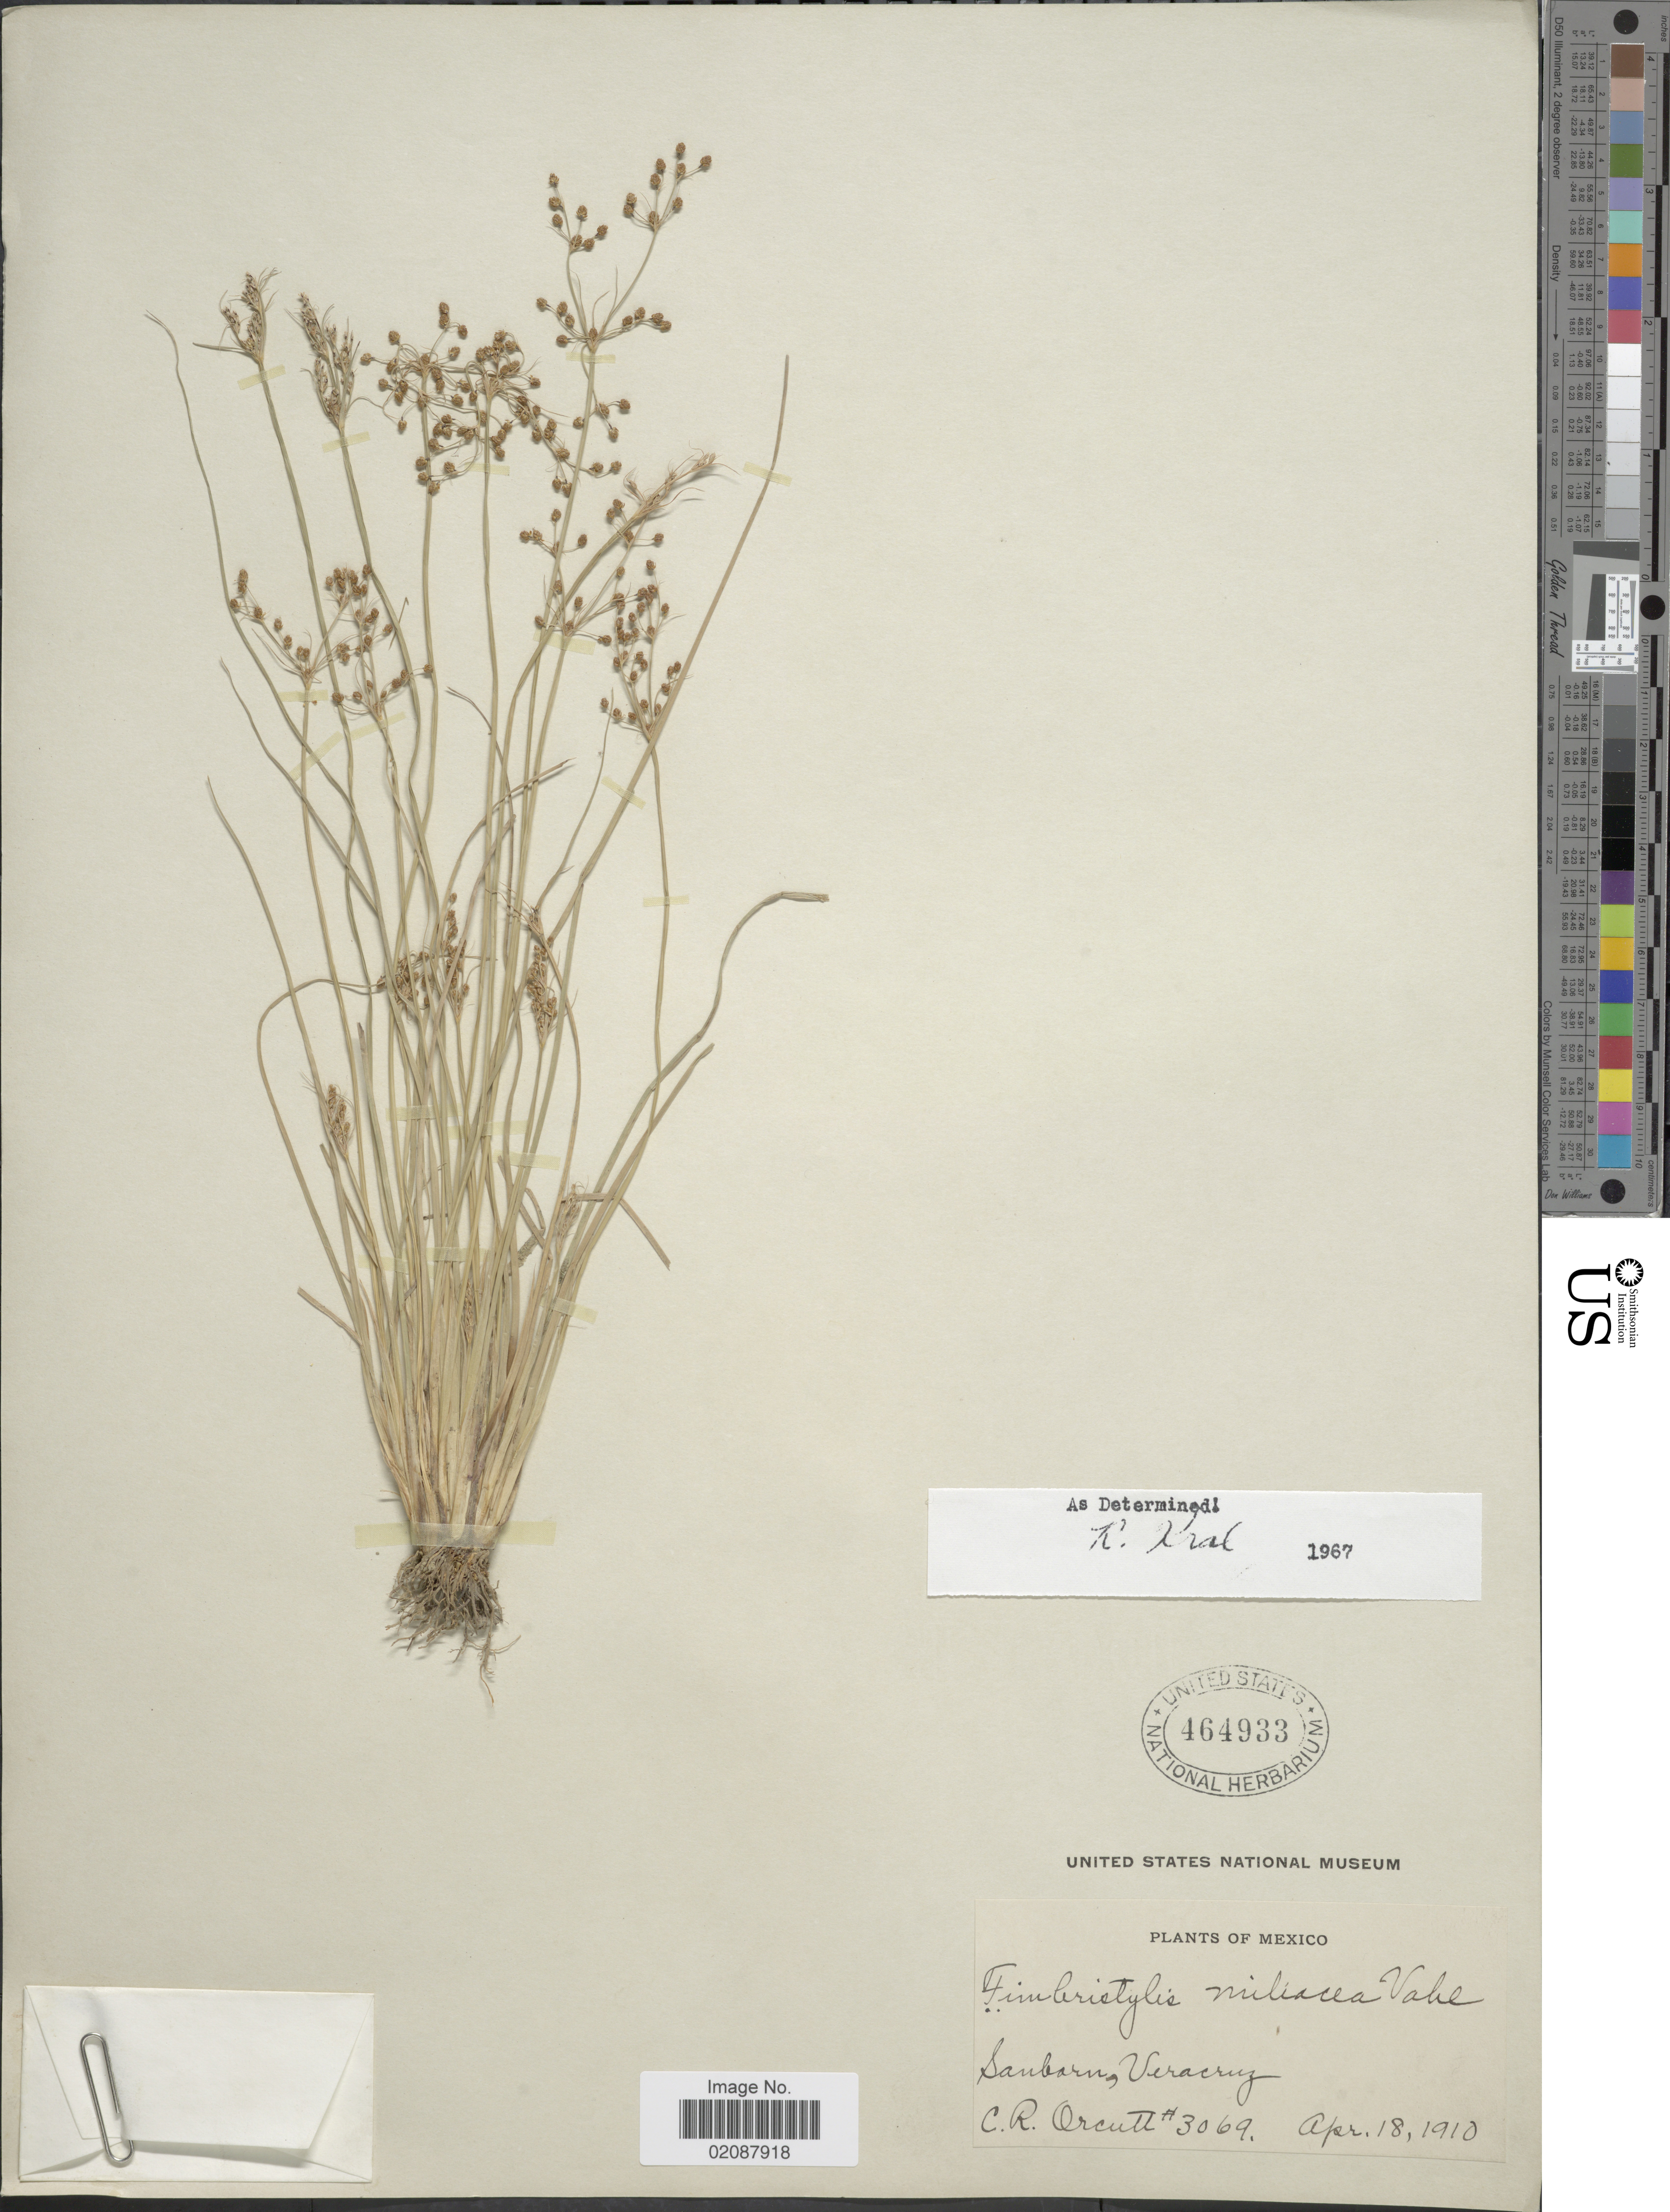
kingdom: Plantae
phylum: Tracheophyta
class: Liliopsida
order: Poales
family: Cyperaceae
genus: Fimbristylis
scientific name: Fimbristylis littoralis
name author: Gaudich.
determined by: Strong, M. T., (US), Smithsonian Institution - National Museum of Natural History (UNITED STATES)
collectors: C. R. Orcutt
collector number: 3069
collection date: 1910-04-18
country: Mexico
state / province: Veracruz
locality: Sanbarn, Veracruz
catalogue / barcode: US 464933